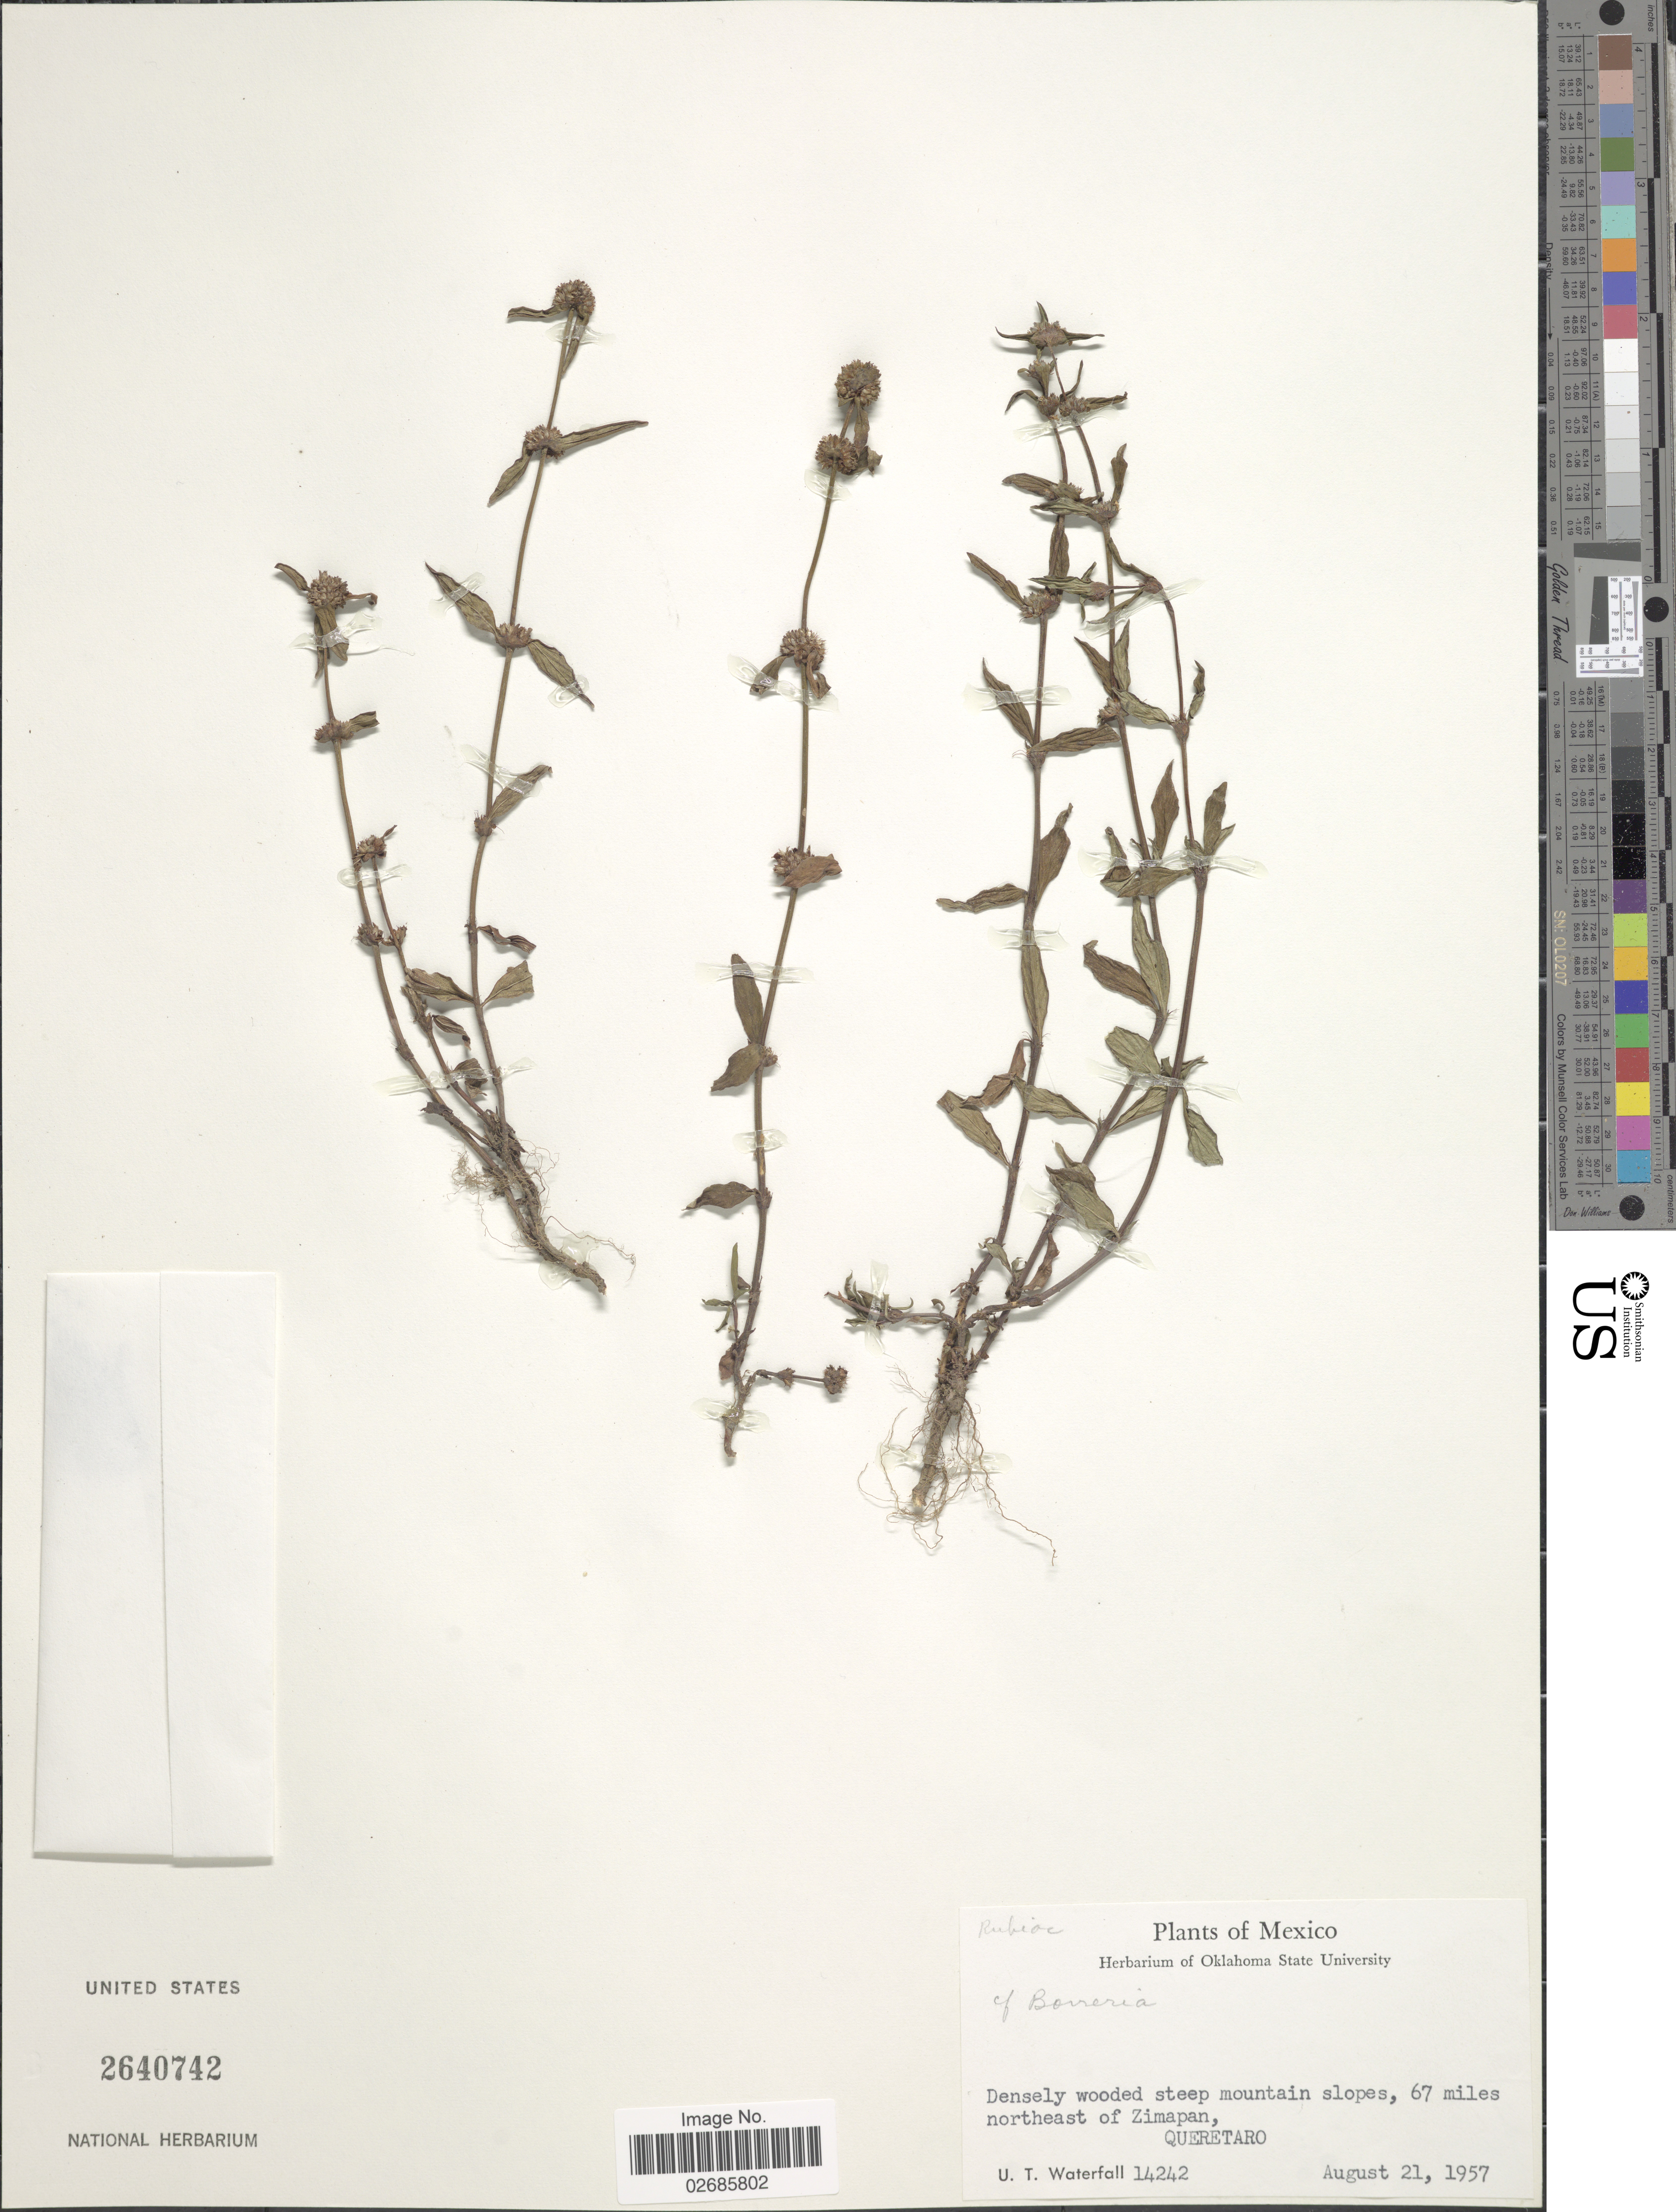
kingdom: Plantae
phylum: Tracheophyta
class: Magnoliopsida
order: Gentianales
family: Rubiaceae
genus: Borreria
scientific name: Borreria sp.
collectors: U. T. Waterfall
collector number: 14242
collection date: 1957-08-21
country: Mexico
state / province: Querétaro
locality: Densely wooded steep mountain slopes, 67 miles northeast of Zimapan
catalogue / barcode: US 2640742